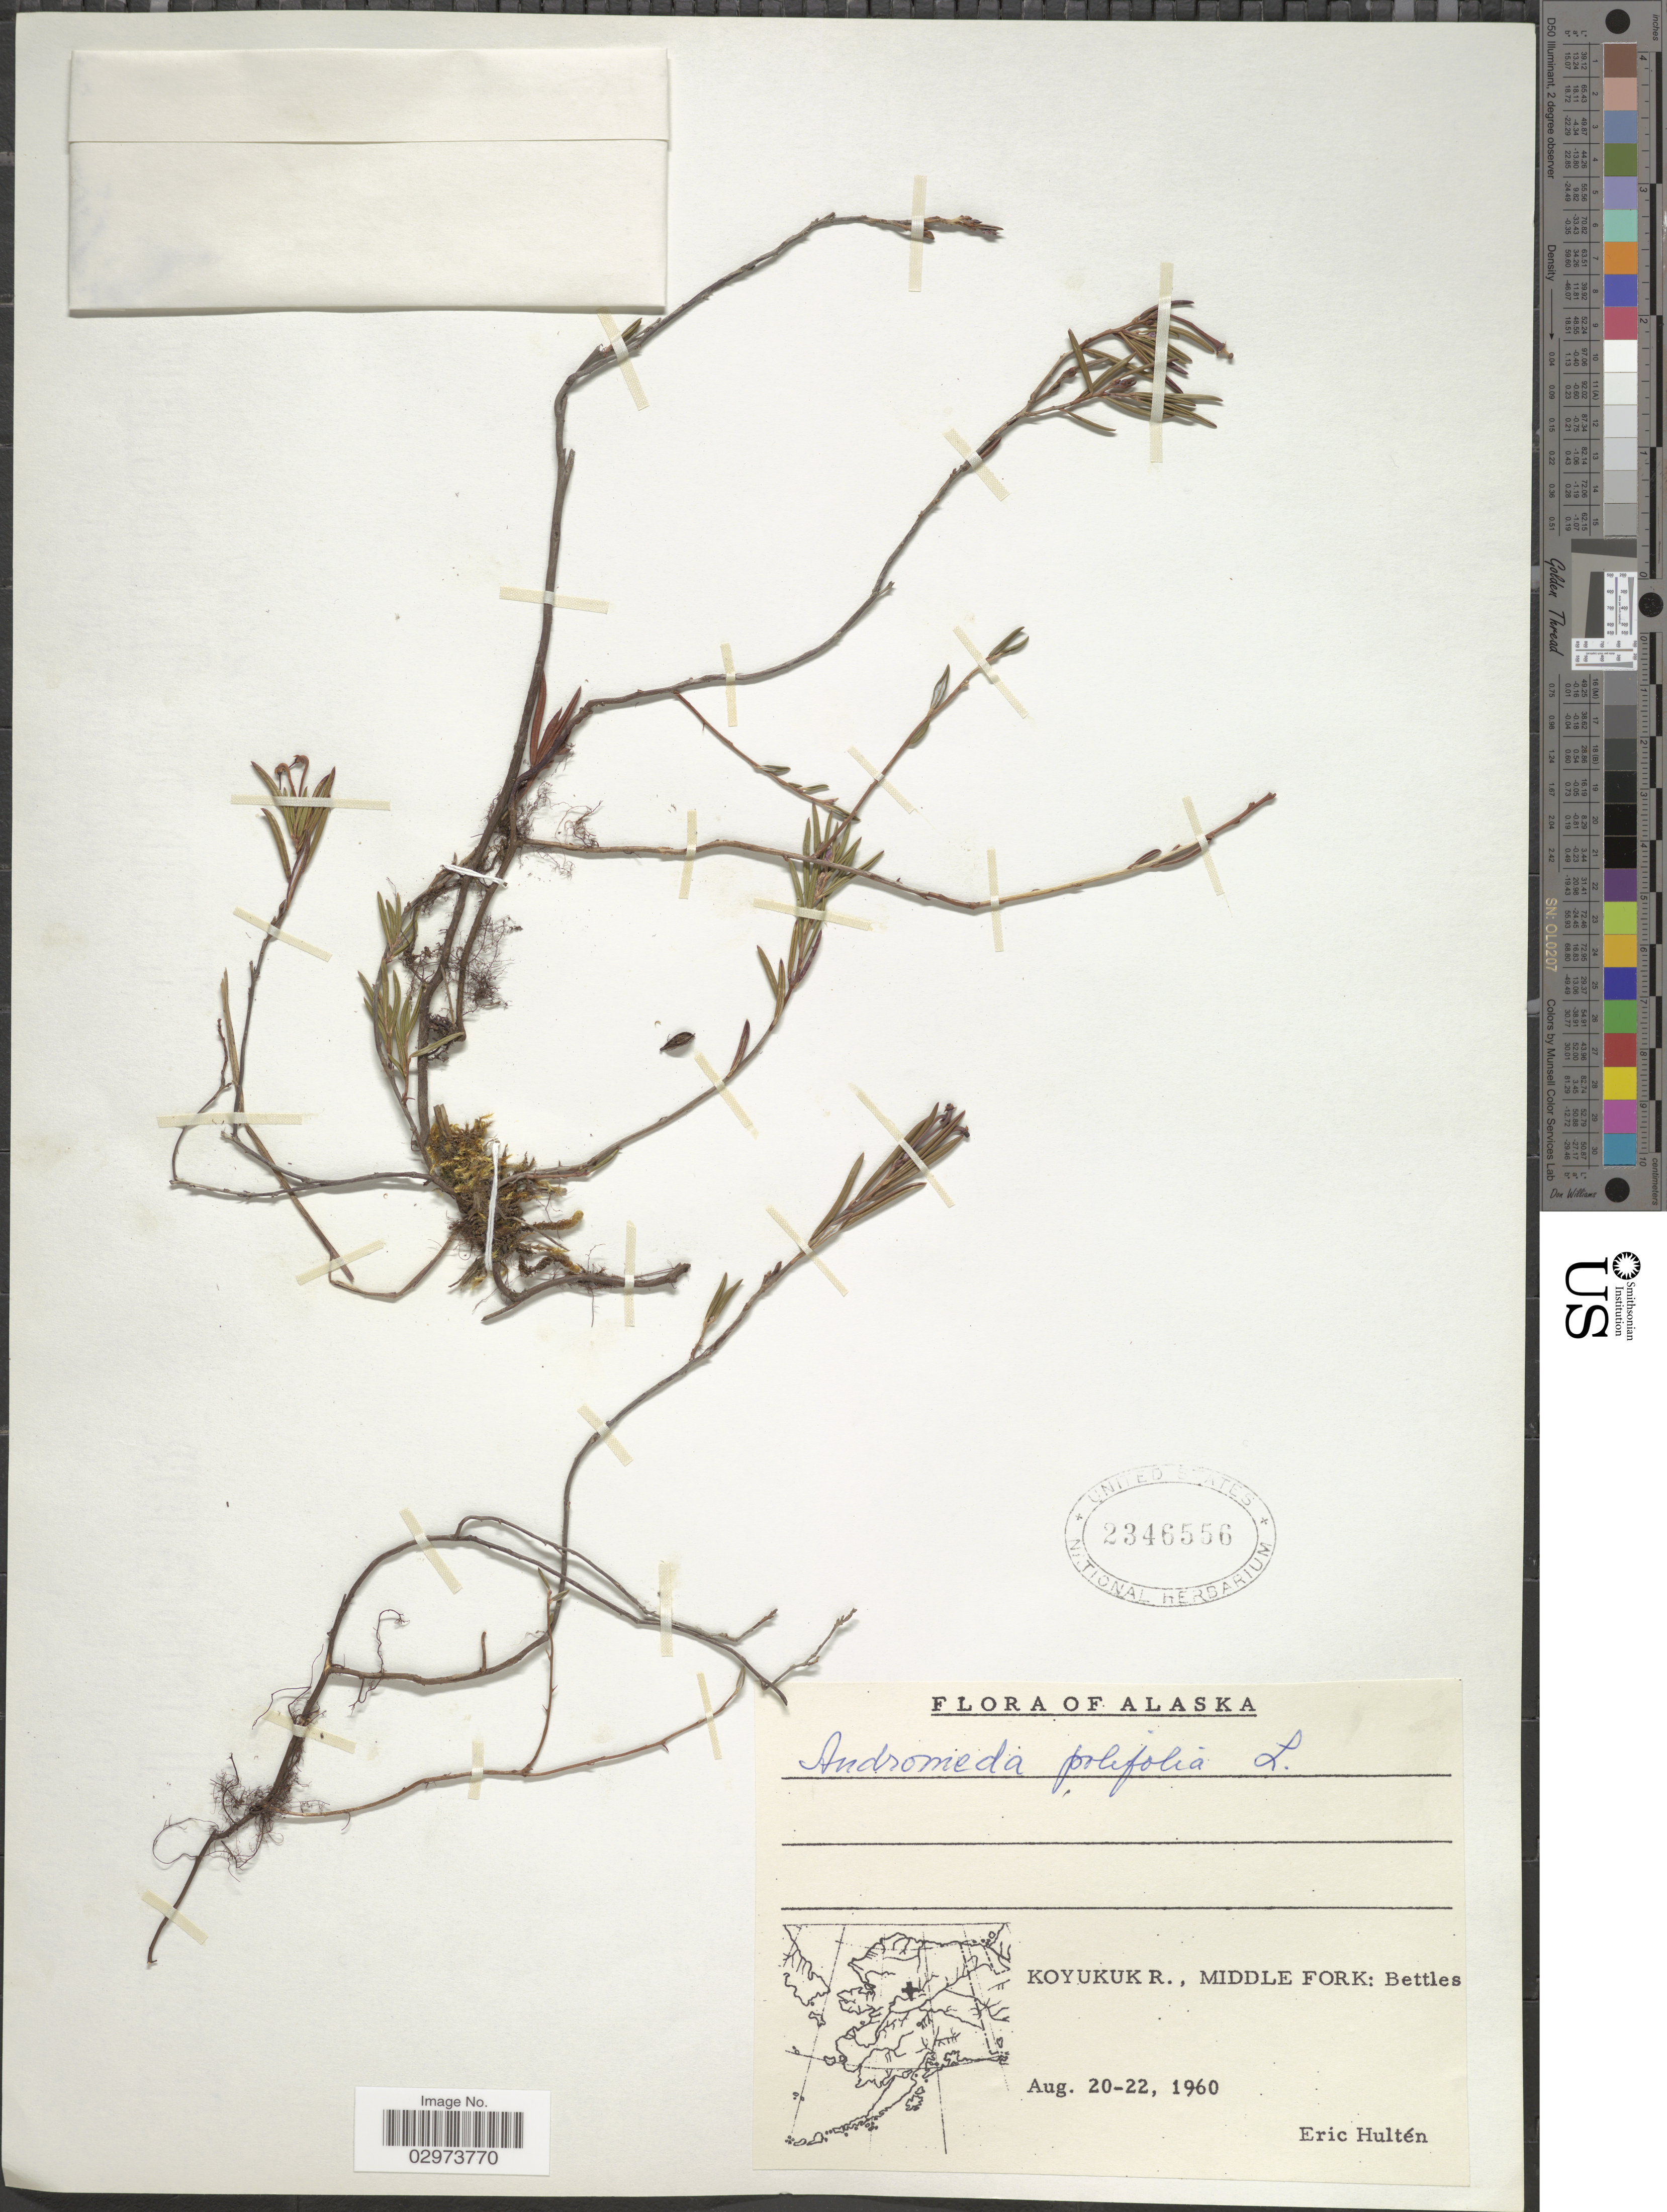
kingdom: Plantae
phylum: Tracheophyta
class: Magnoliopsida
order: Ericales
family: Ericaceae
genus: Andromeda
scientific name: Andromeda polifolia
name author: L.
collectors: E. G. Hultén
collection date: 1960-08-20/1960-08-22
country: United States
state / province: Alaska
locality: Koyukuk R., Middle Fork: Bettles.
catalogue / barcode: US 2346556